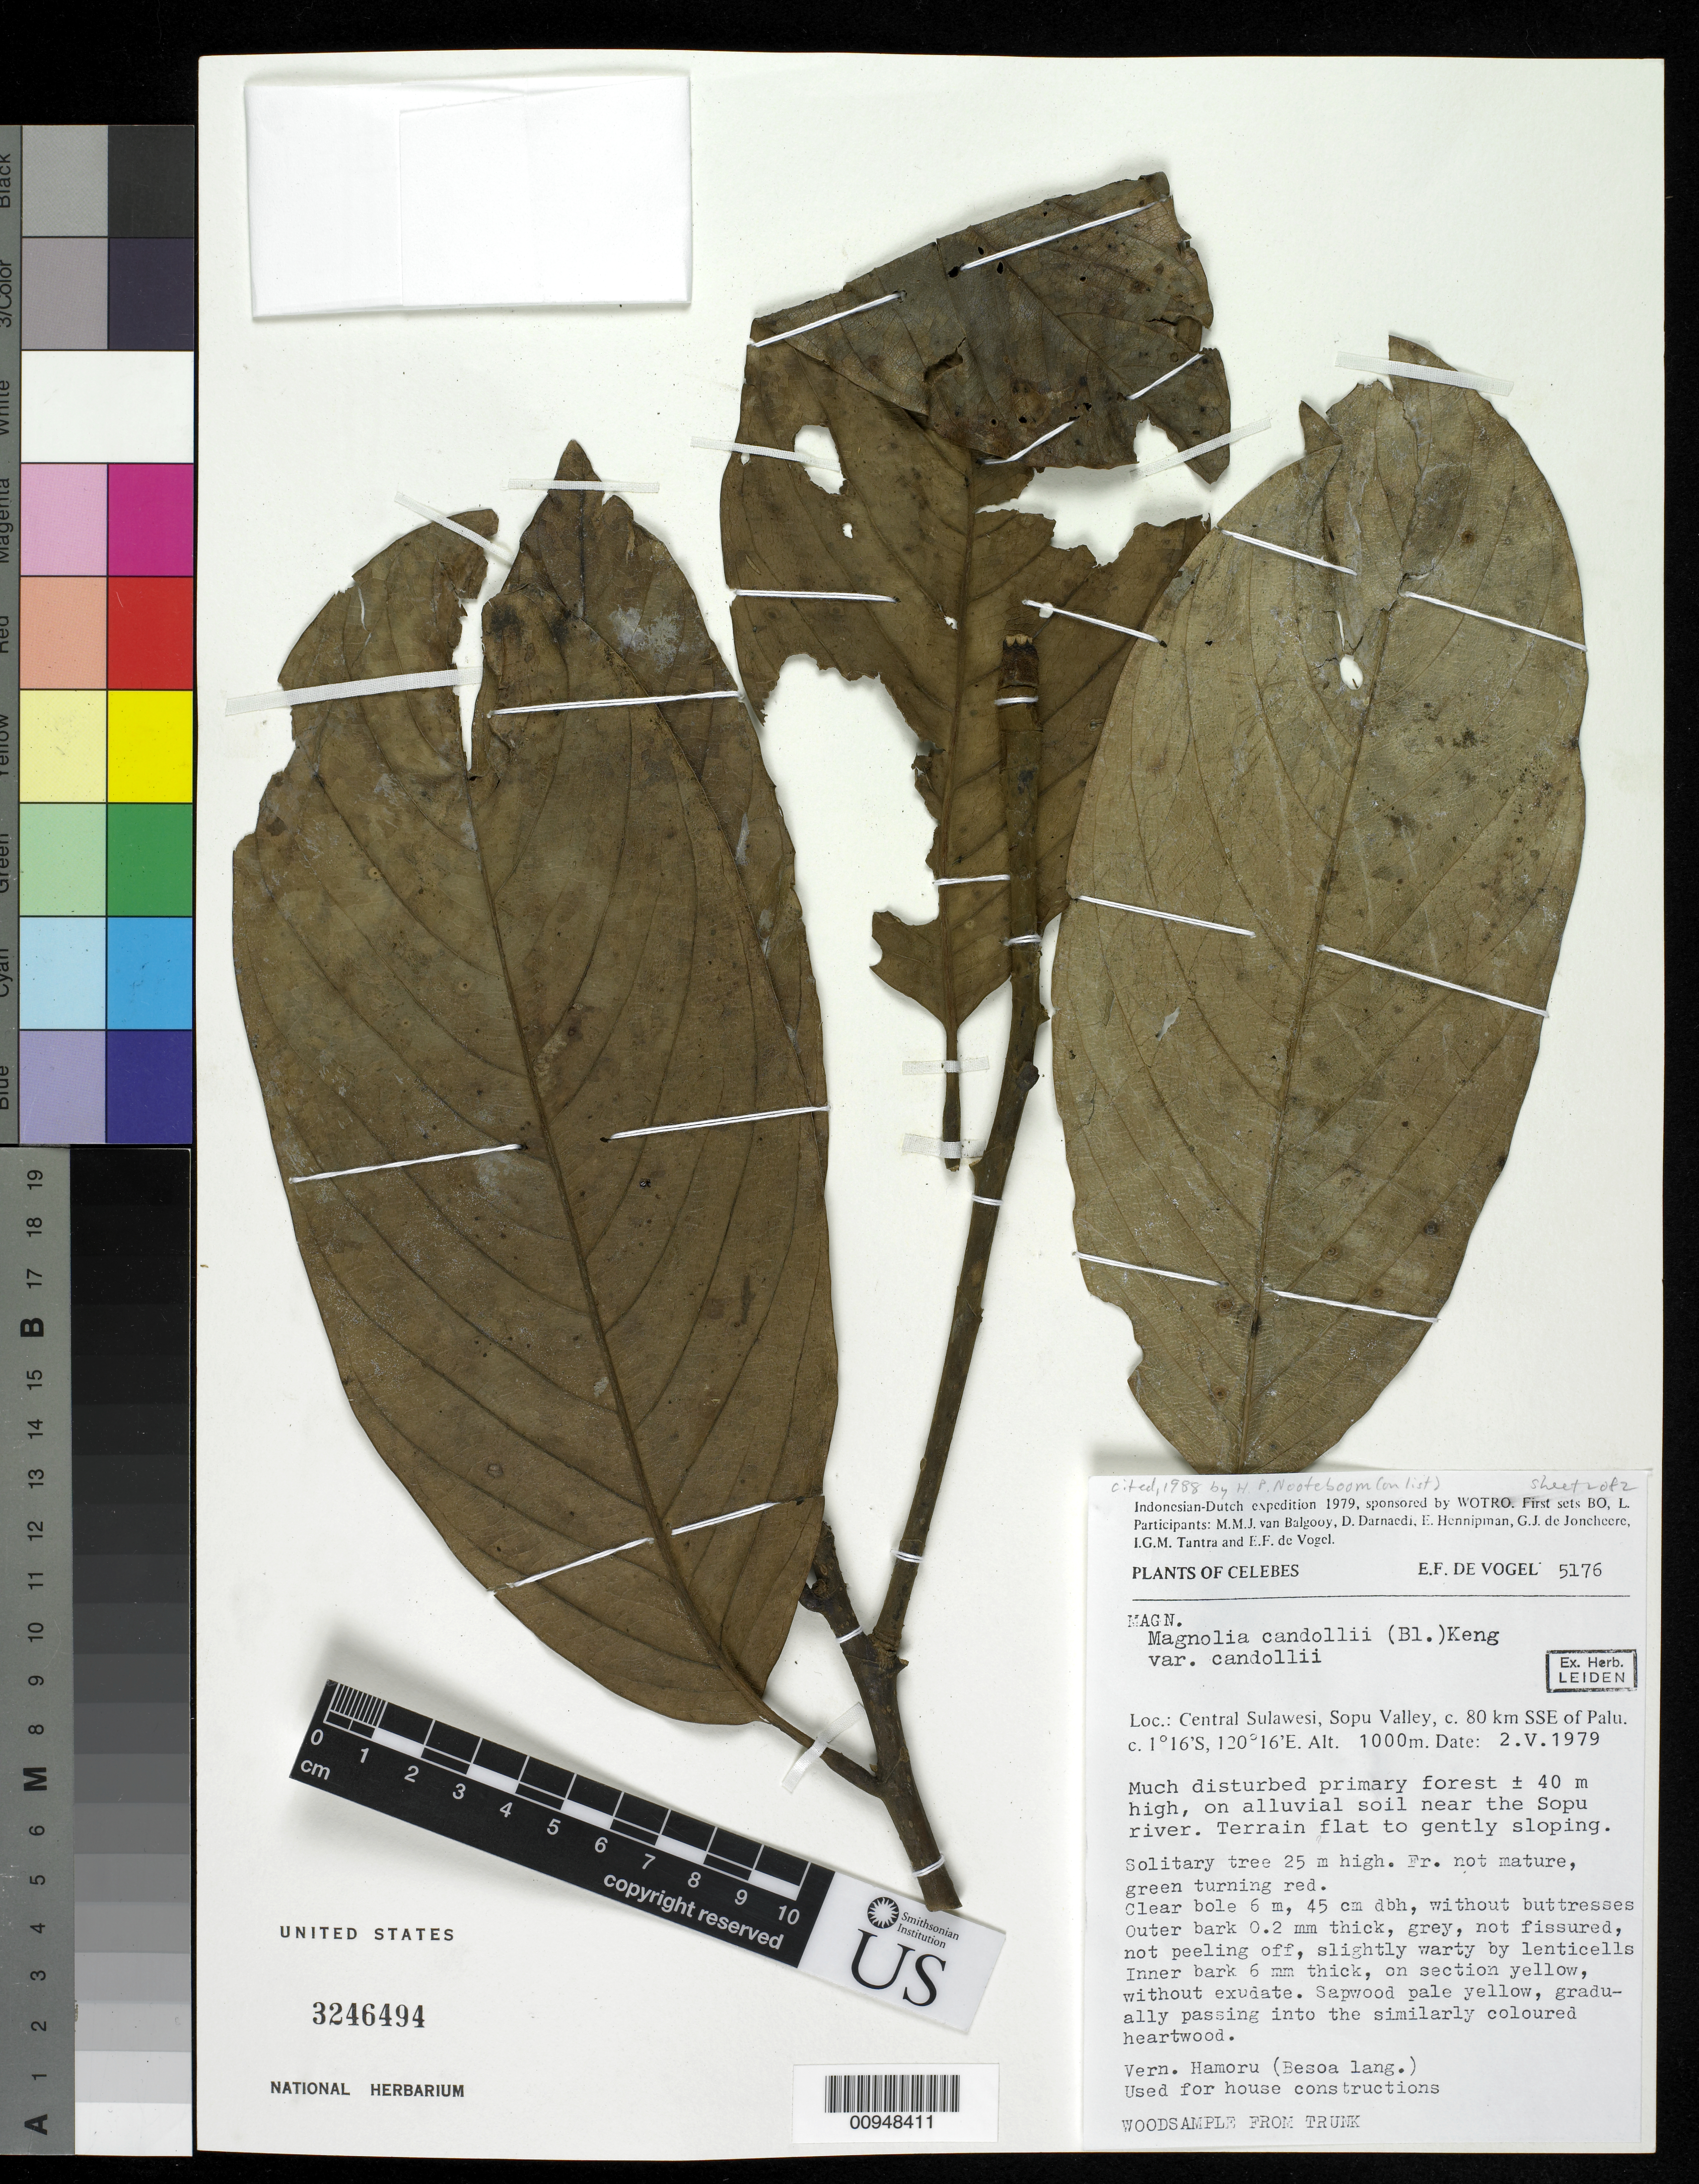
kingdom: Plantae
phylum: Tracheophyta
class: Magnoliopsida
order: Magnoliales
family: Magnoliaceae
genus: Magnolia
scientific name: Magnolia candollei var. candollei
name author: Link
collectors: E. F. de Vogel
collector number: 5176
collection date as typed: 02 May 1979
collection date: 1979-05-02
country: Indonesia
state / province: Sulawesi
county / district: Sulawesi Tengah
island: Sulawesi [Celebes]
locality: Sopa Valley, c. 80 km SSE of Palu.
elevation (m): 1000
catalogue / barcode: US 3246494